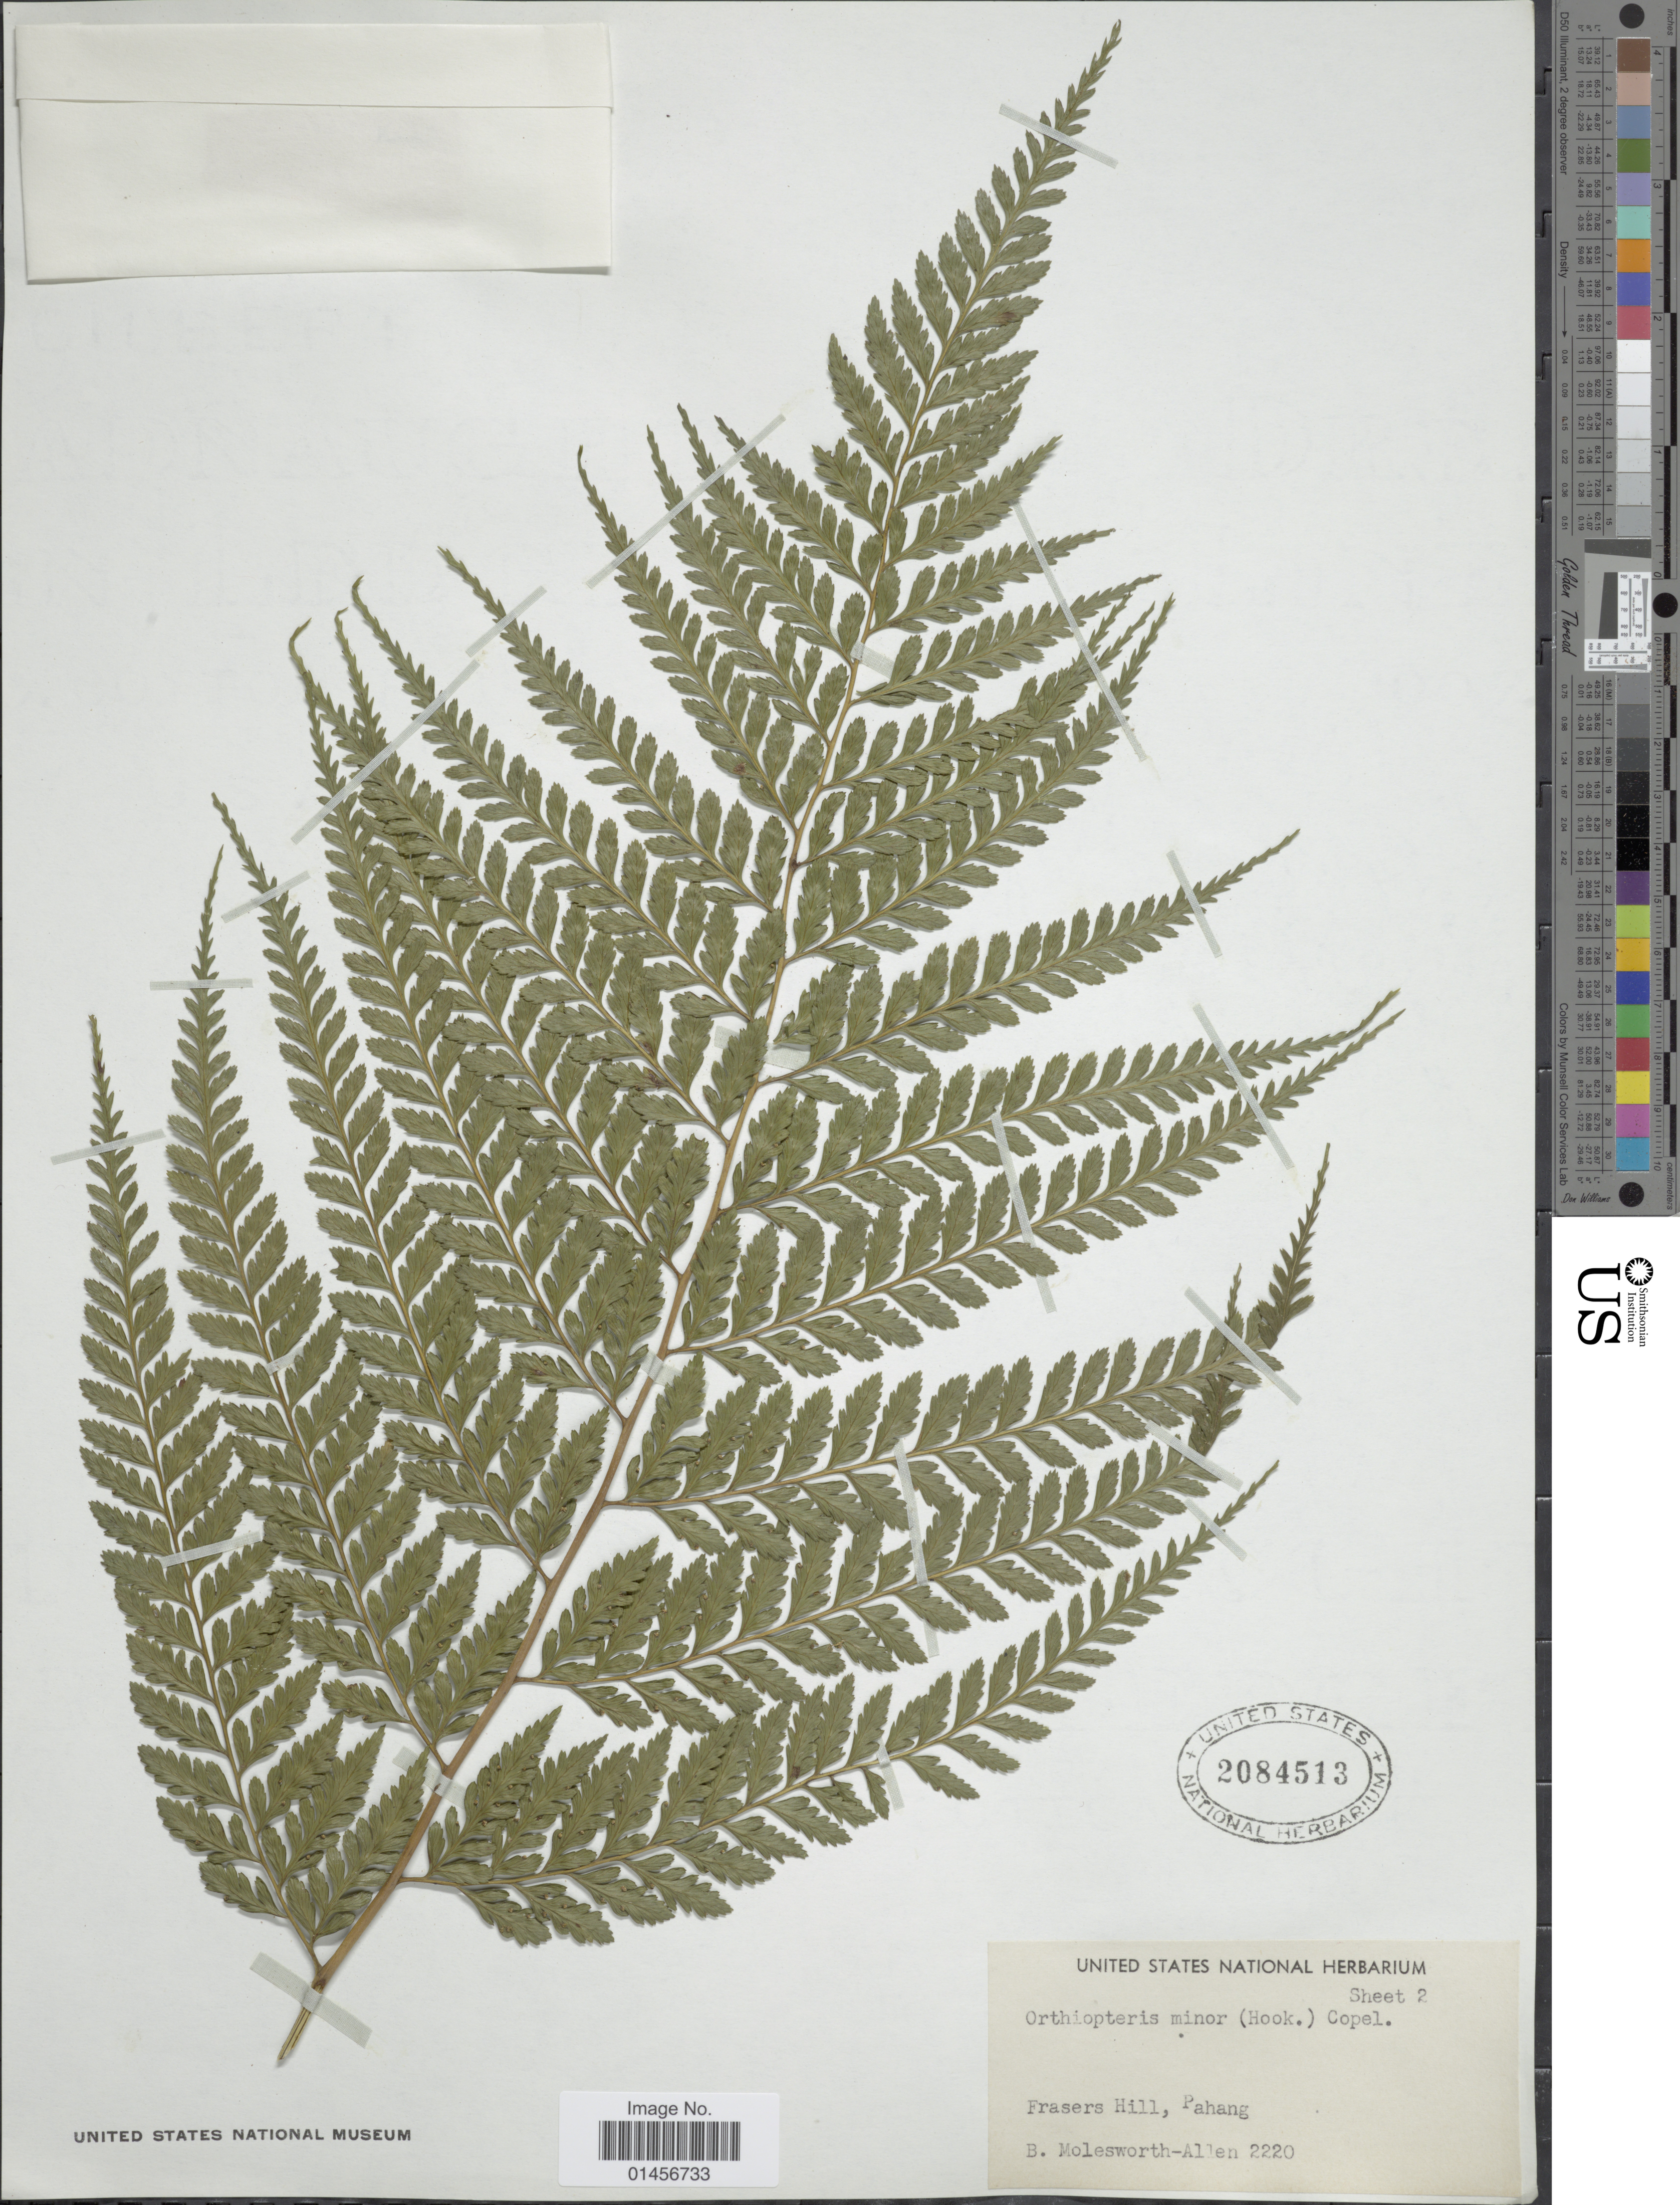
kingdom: Plantae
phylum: Tracheophyta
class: Polypodiopsida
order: Polypodiales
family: Saccolomataceae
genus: Saccoloma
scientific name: Saccoloma campylura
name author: (Kunze) Mett.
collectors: B. E. G. Molesworth-Allen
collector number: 2220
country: Malaysia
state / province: Pahang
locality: Malaya, Frasers Hill.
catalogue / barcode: US 2084513